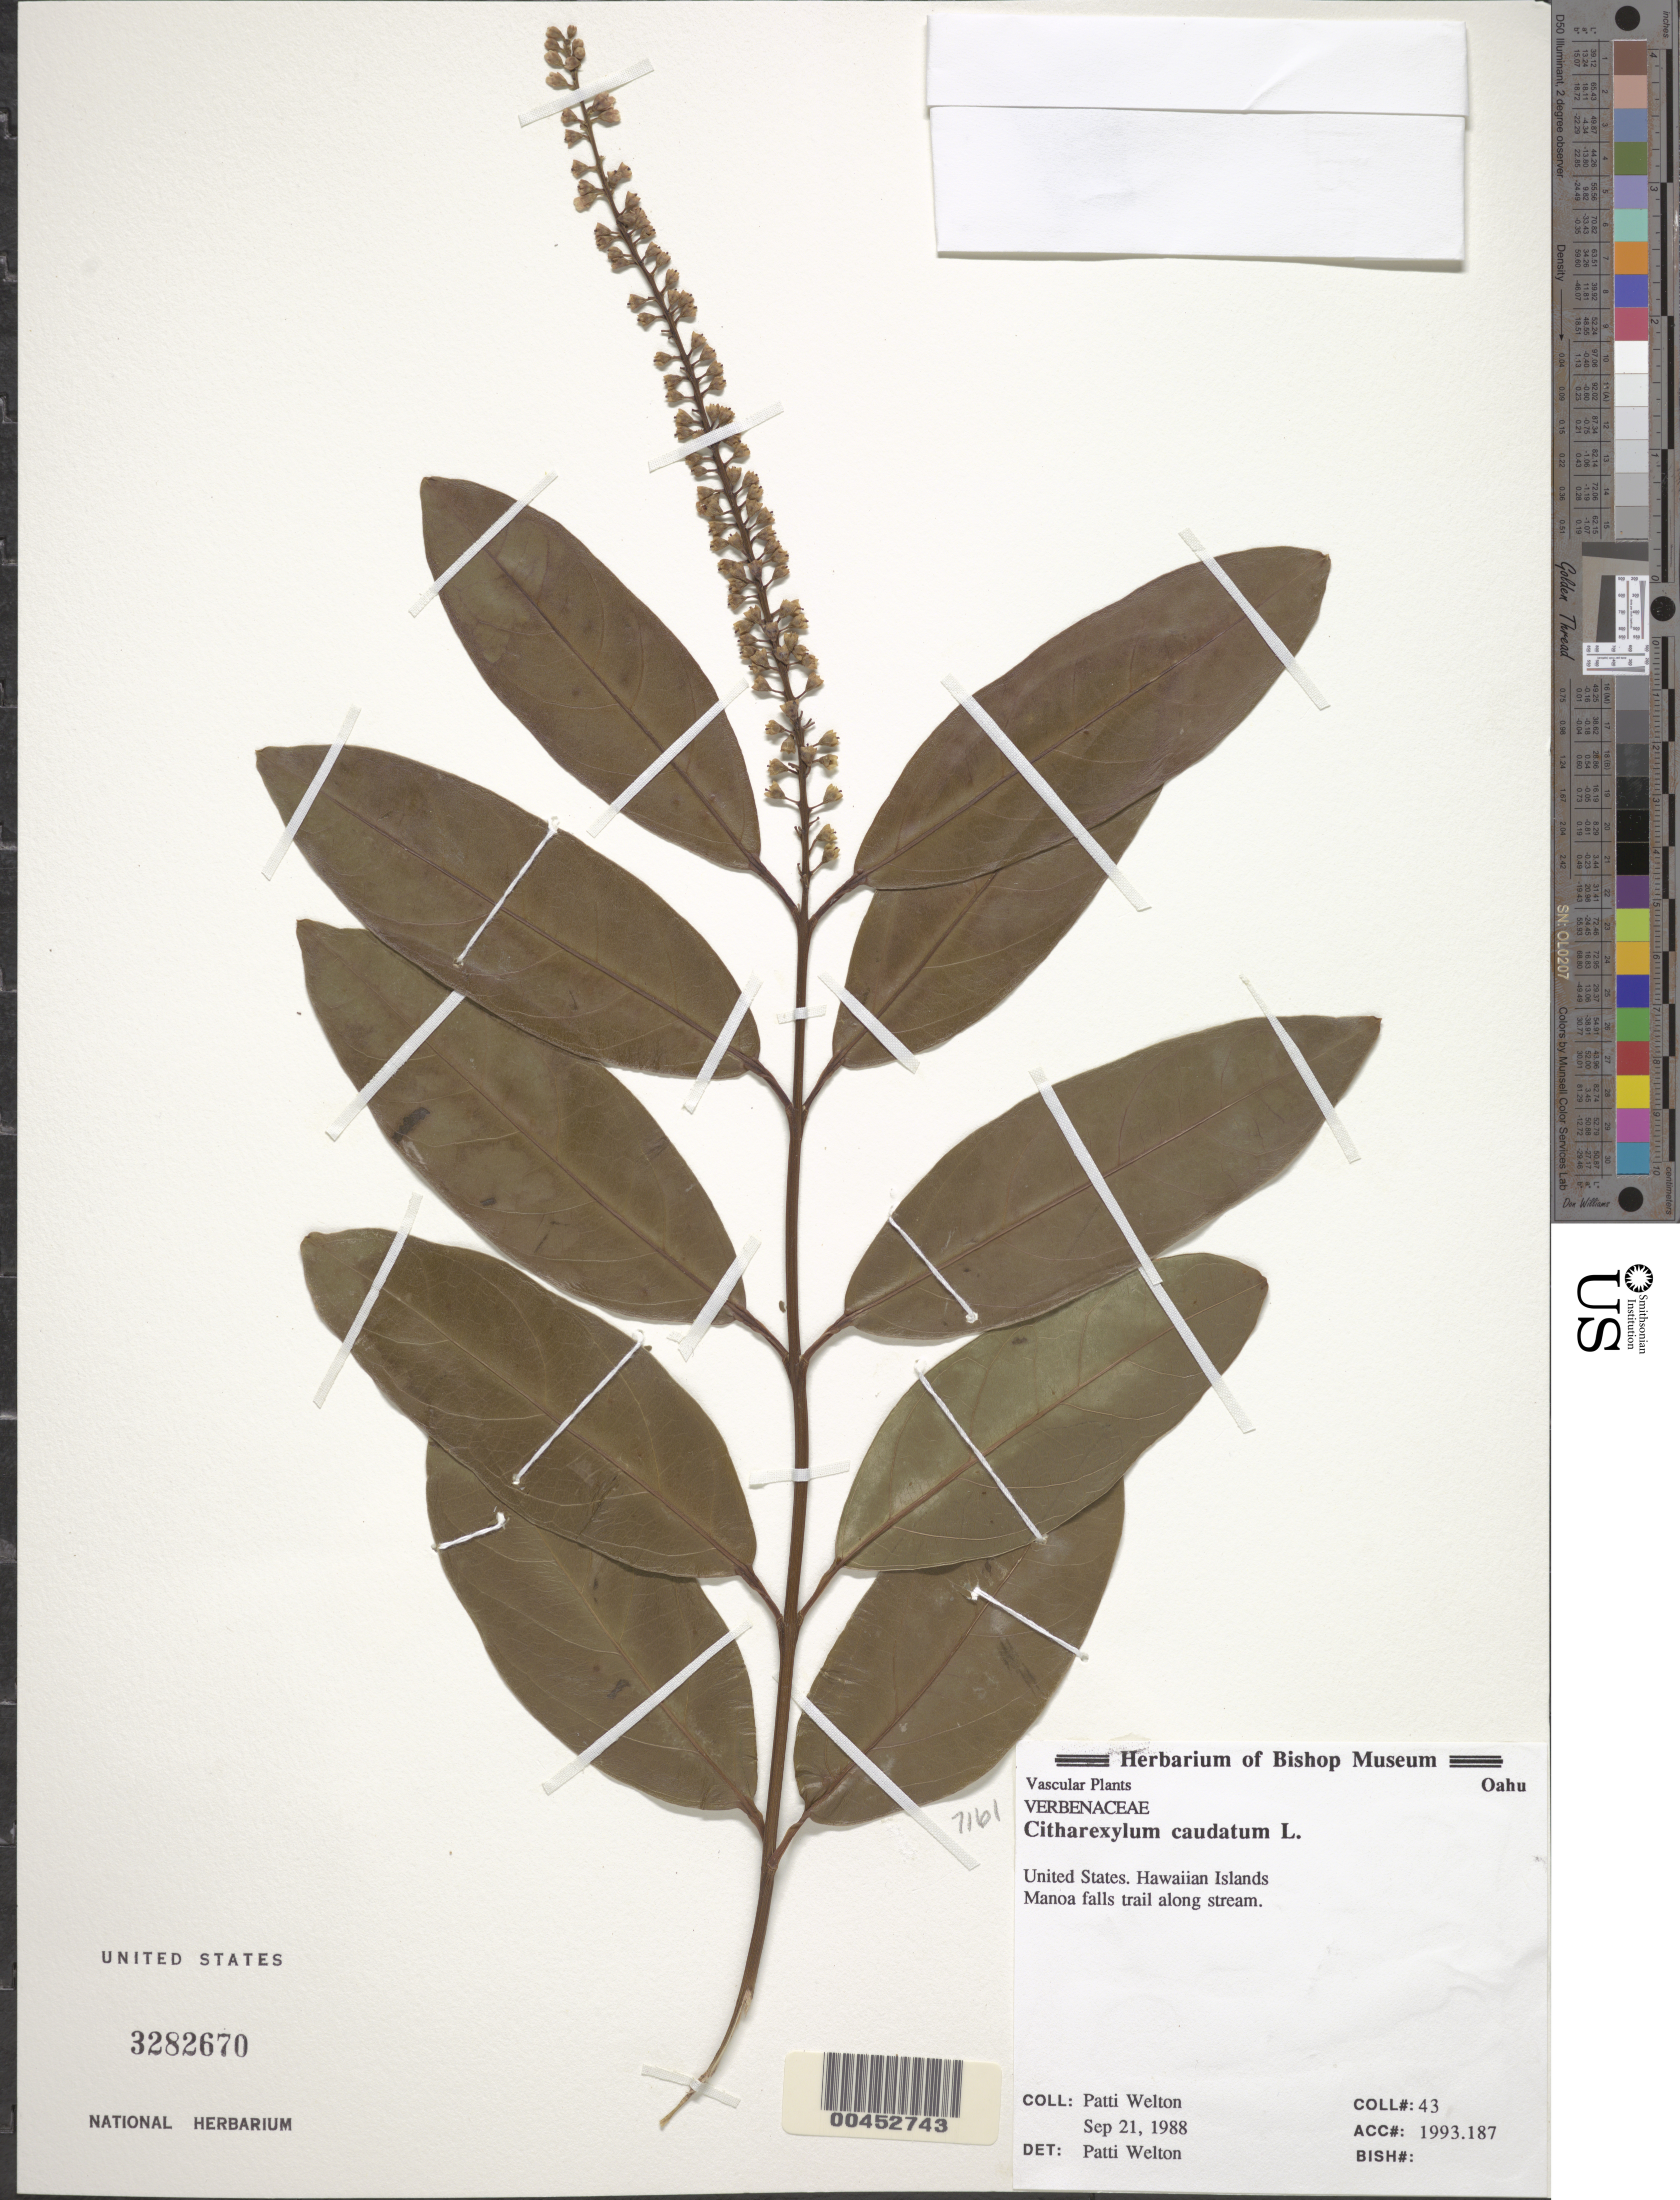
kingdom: Plantae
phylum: Tracheophyta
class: Magnoliopsida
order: Lamiales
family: Verbenaceae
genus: Citharexylum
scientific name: Citharexylum caudatum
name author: L.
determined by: Welton, P.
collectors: P. Welton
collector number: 43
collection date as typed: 21 Sep 1988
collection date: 1988-09-21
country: United States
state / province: Hawaii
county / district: Honolulu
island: Oahu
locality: Manoa falls trail along stream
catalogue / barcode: US 3282670